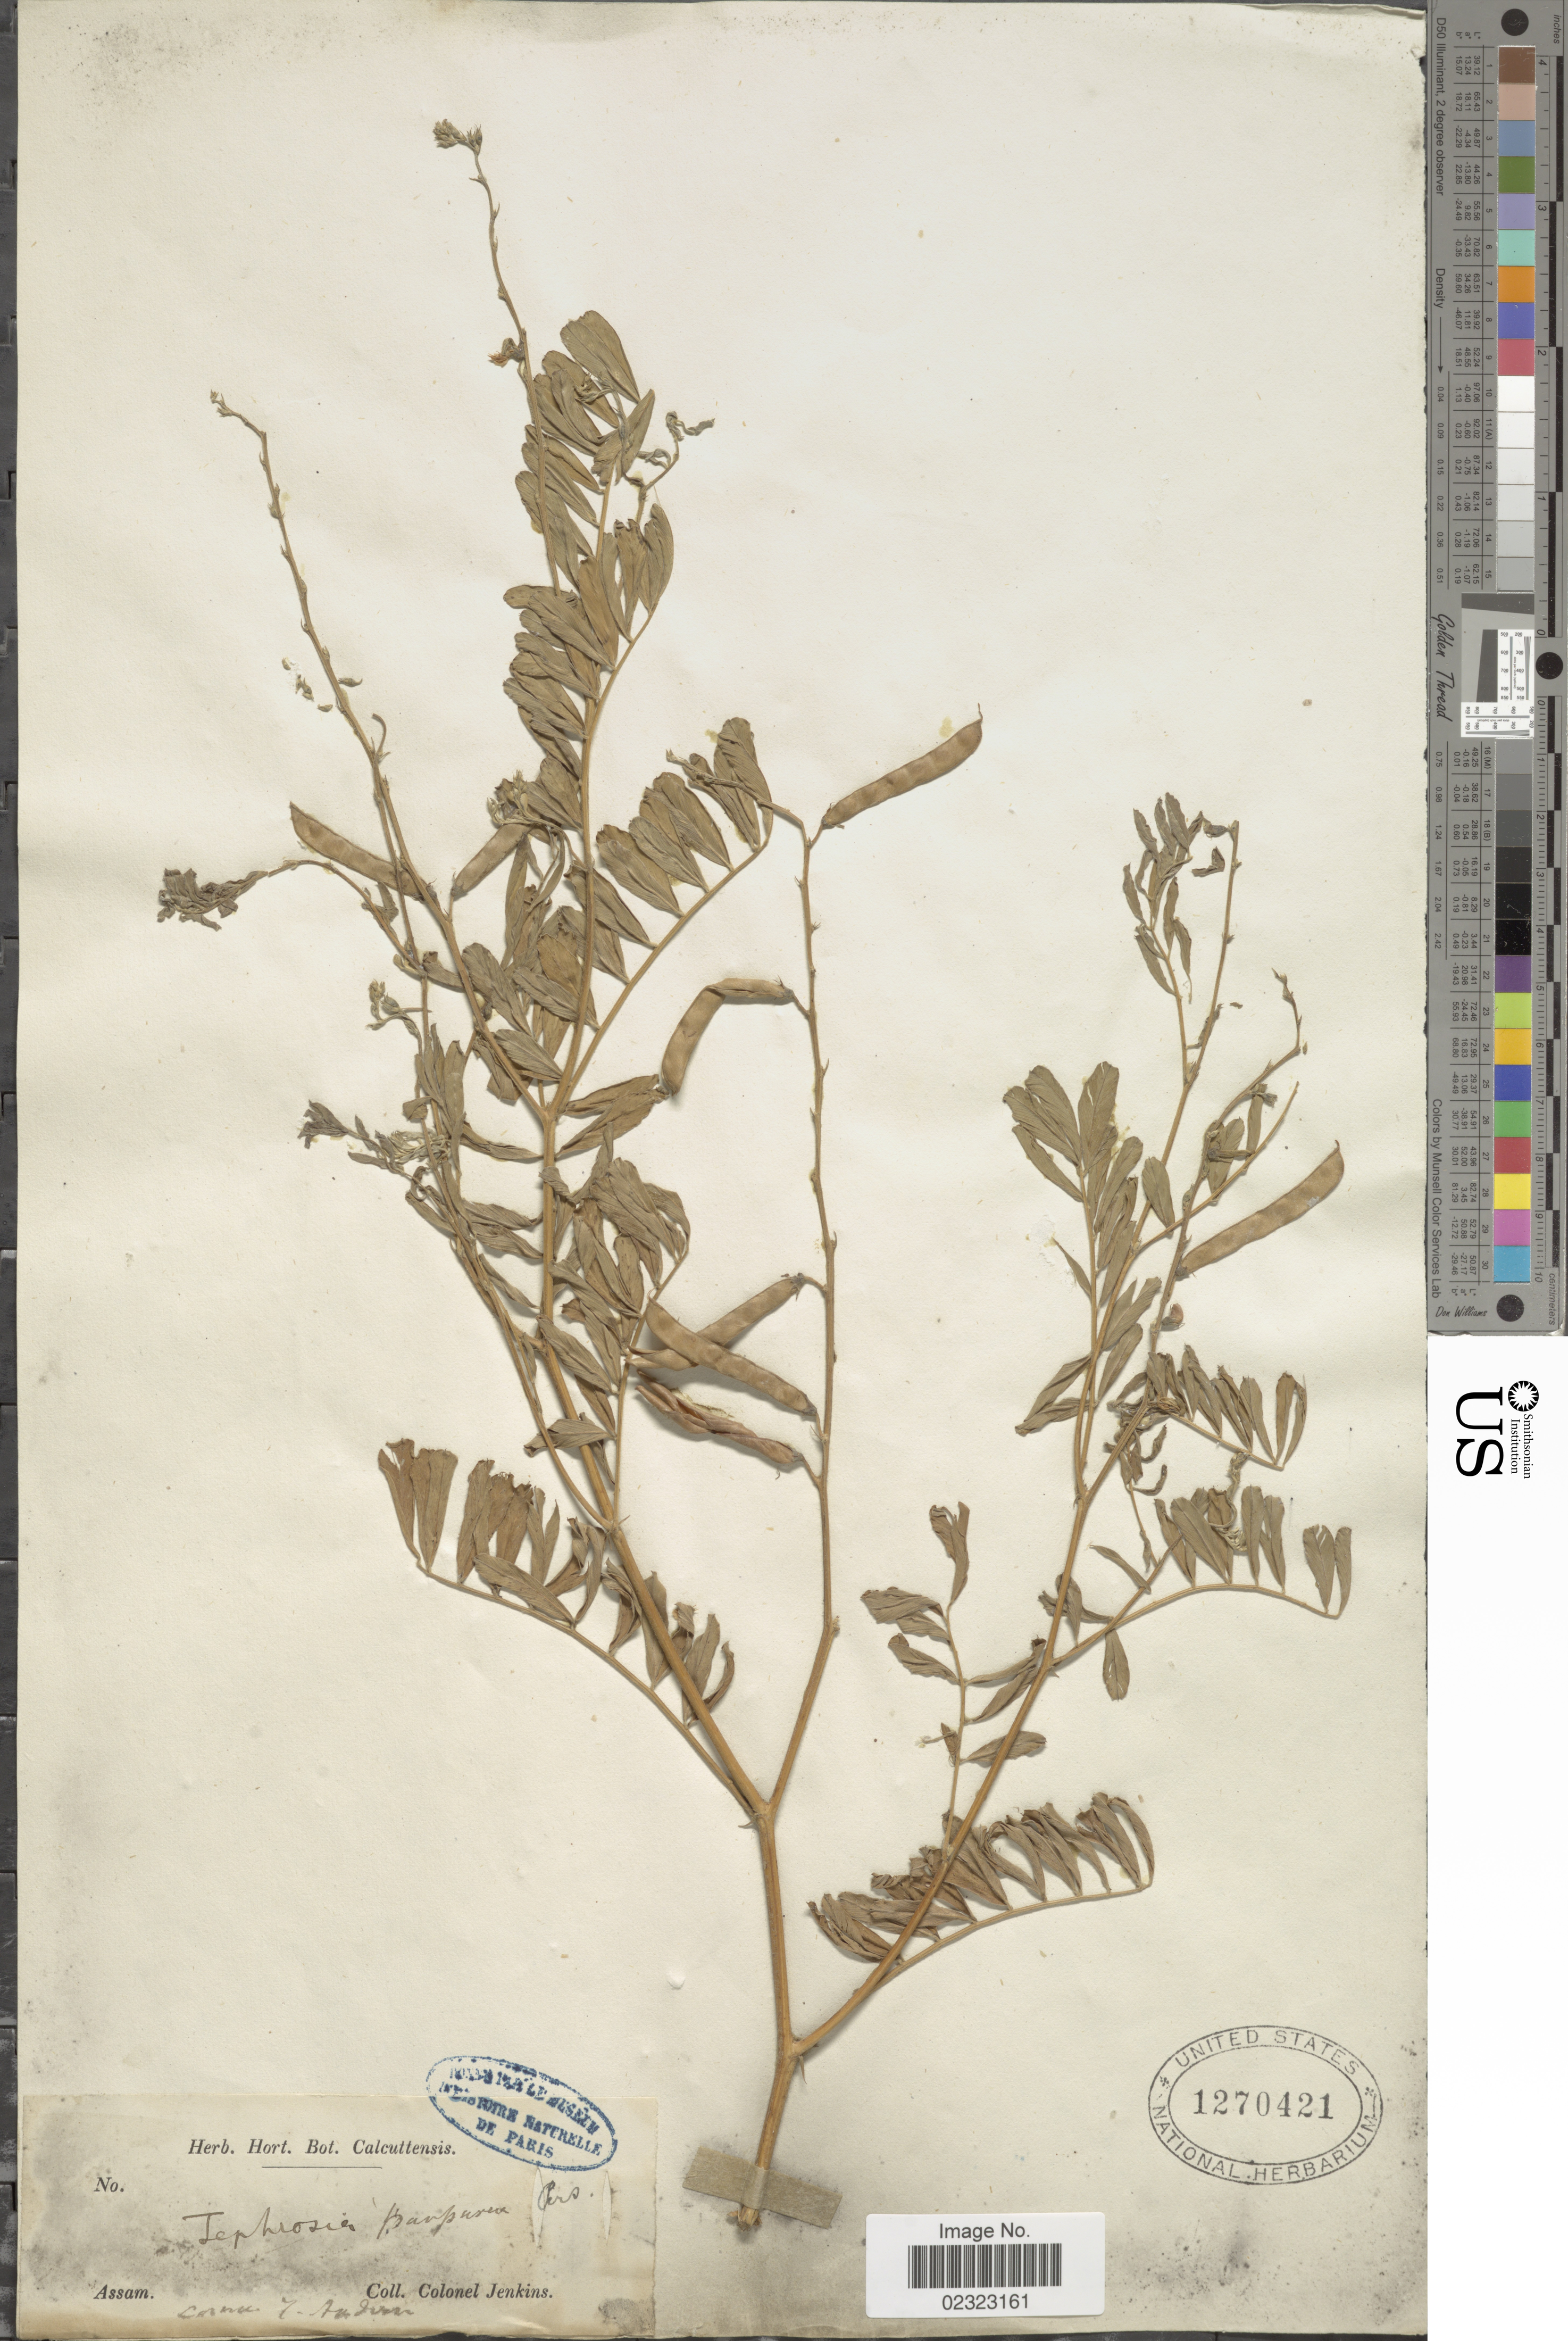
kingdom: Plantae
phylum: Tracheophyta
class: Magnoliopsida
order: Fabales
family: Fabaceae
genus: Tephrosia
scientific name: Tephrosia purpurea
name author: (L.) Pers.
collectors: -. Jenkins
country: India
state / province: Assam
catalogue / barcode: US 1270421